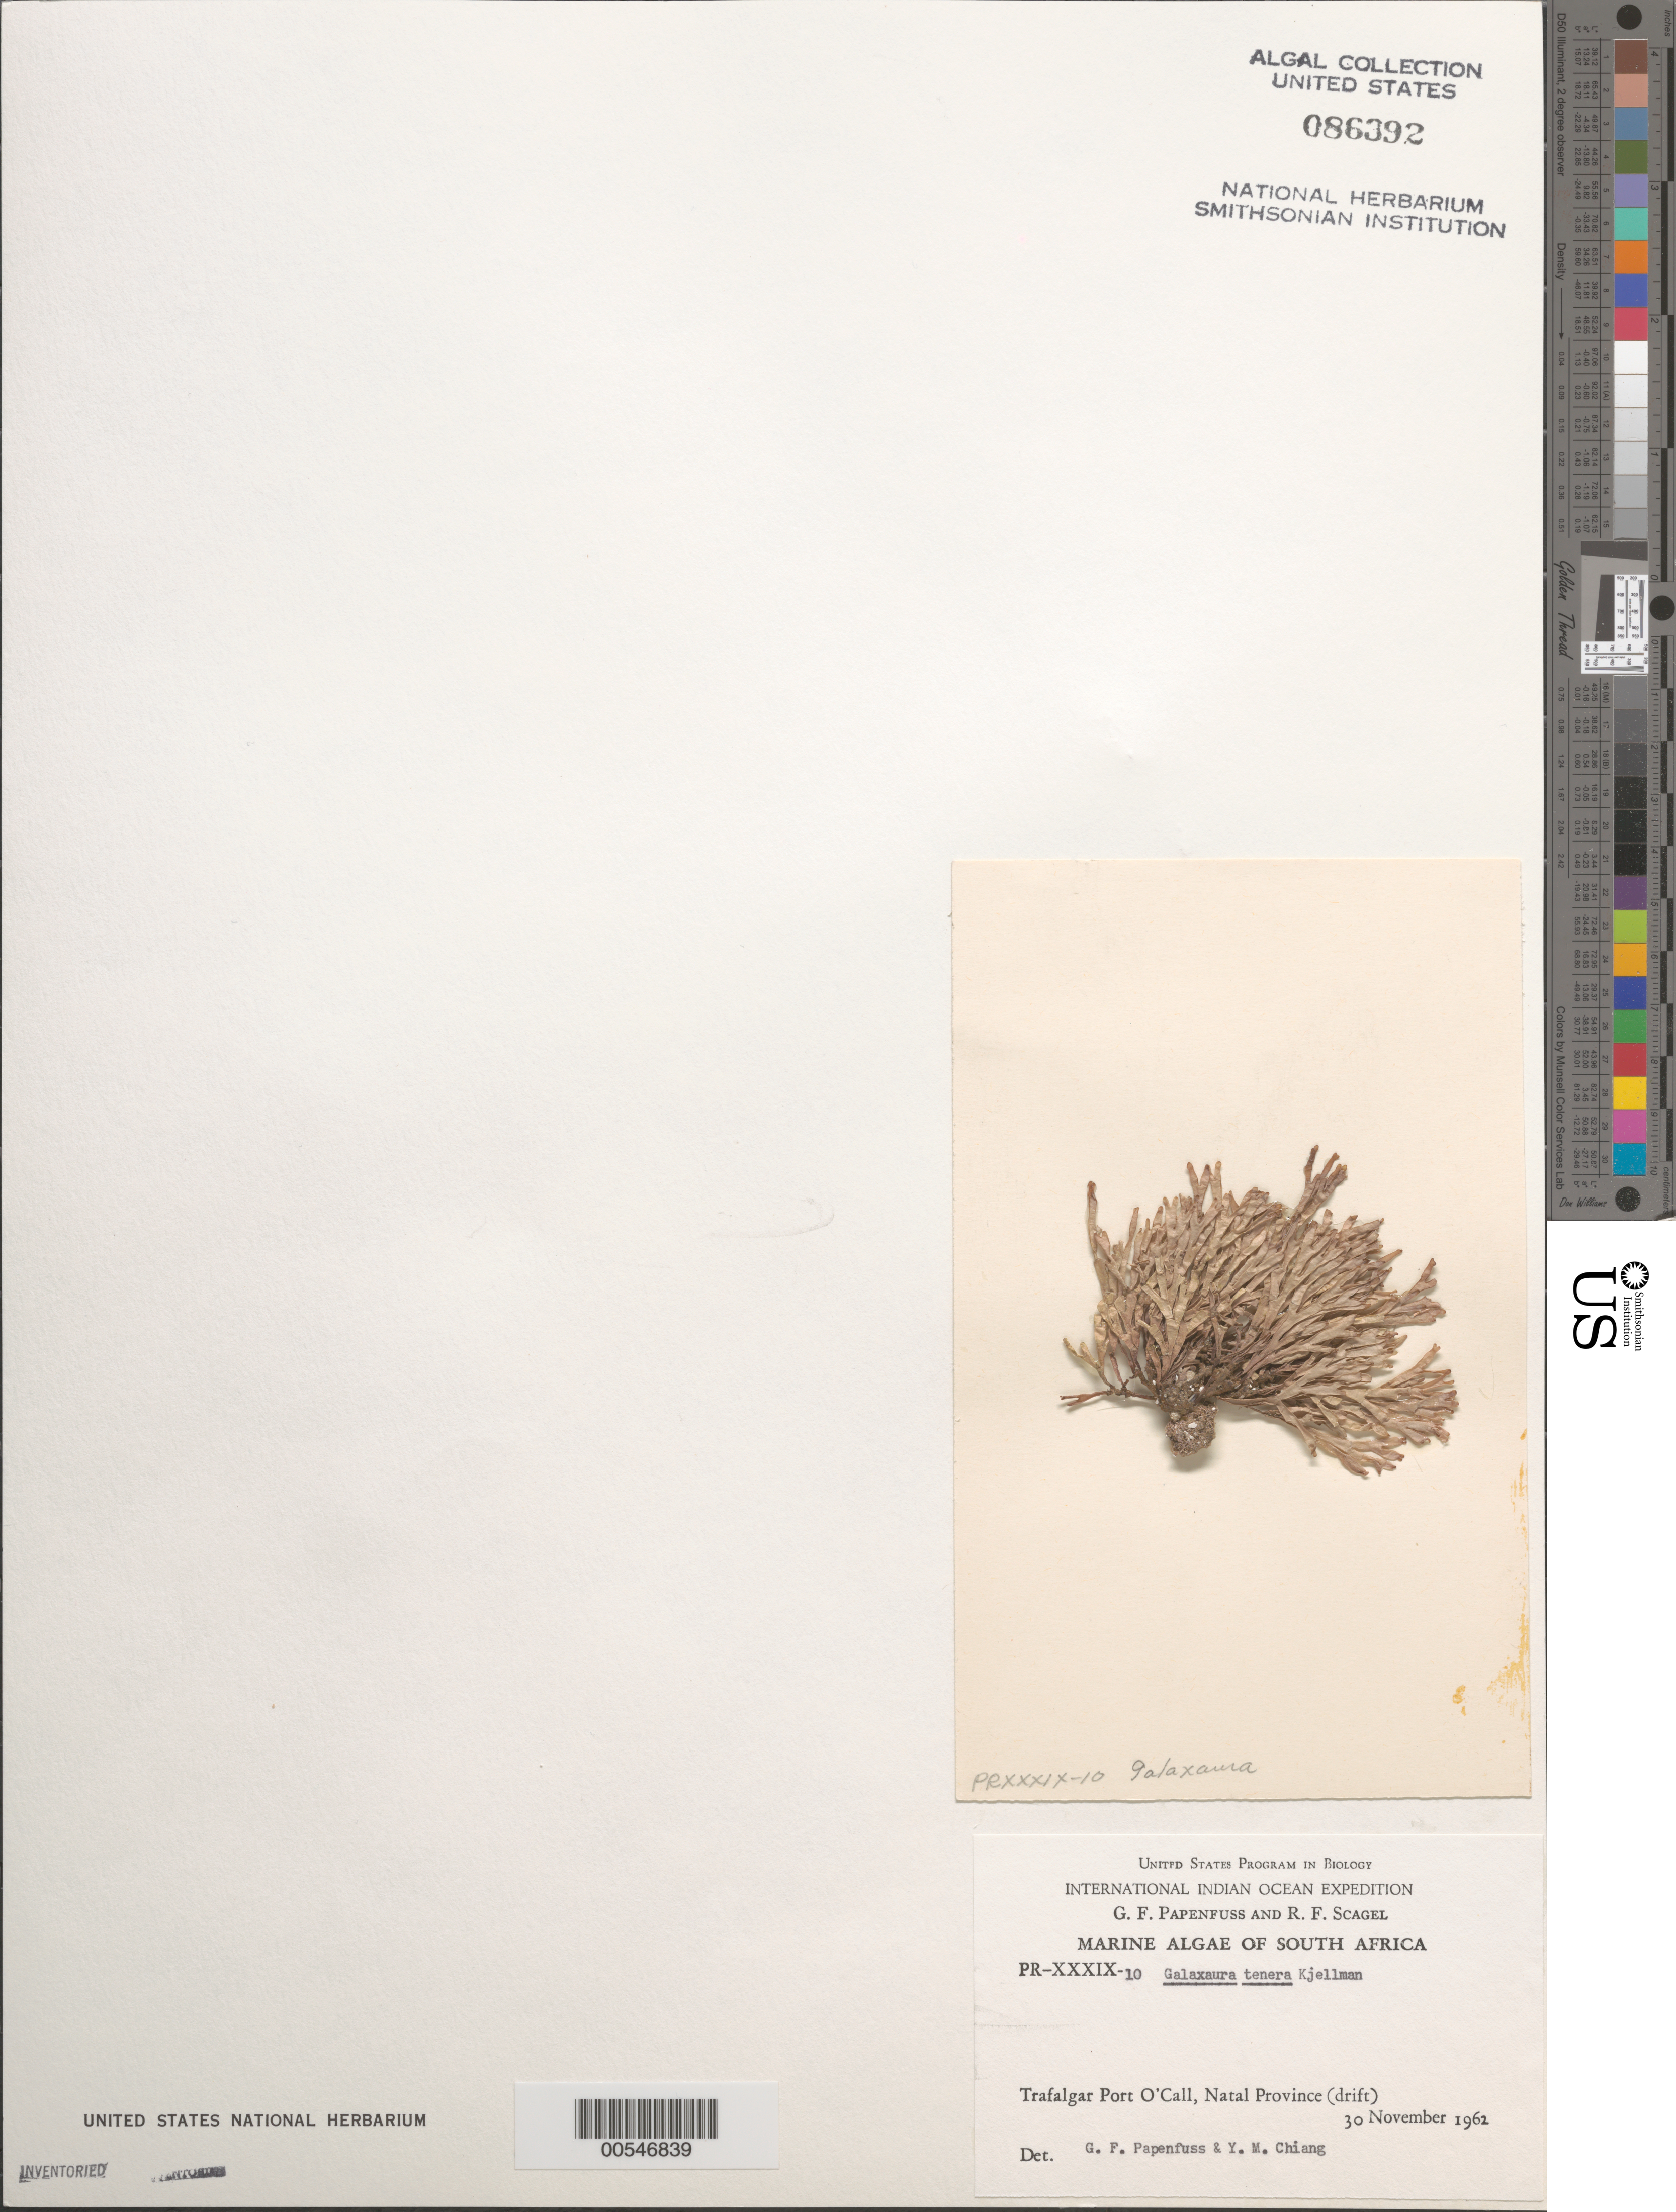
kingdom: Plantae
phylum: Rhodophyta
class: Florideophyceae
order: Nemaliales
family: Galaxauraceae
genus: Dichotomaria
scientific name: Dichotomaria tenera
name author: (Kjellm.) Huisman et al.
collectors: G. Papenfuss & R. F. Scagel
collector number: PR-XXXIX-10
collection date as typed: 30 Nov 1962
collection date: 1962-11-30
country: South Africa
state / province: KwaZulu-Natal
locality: Trafalgar Port O'Call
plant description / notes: International Indian Ocean Expedition, 1962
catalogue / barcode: US 86392